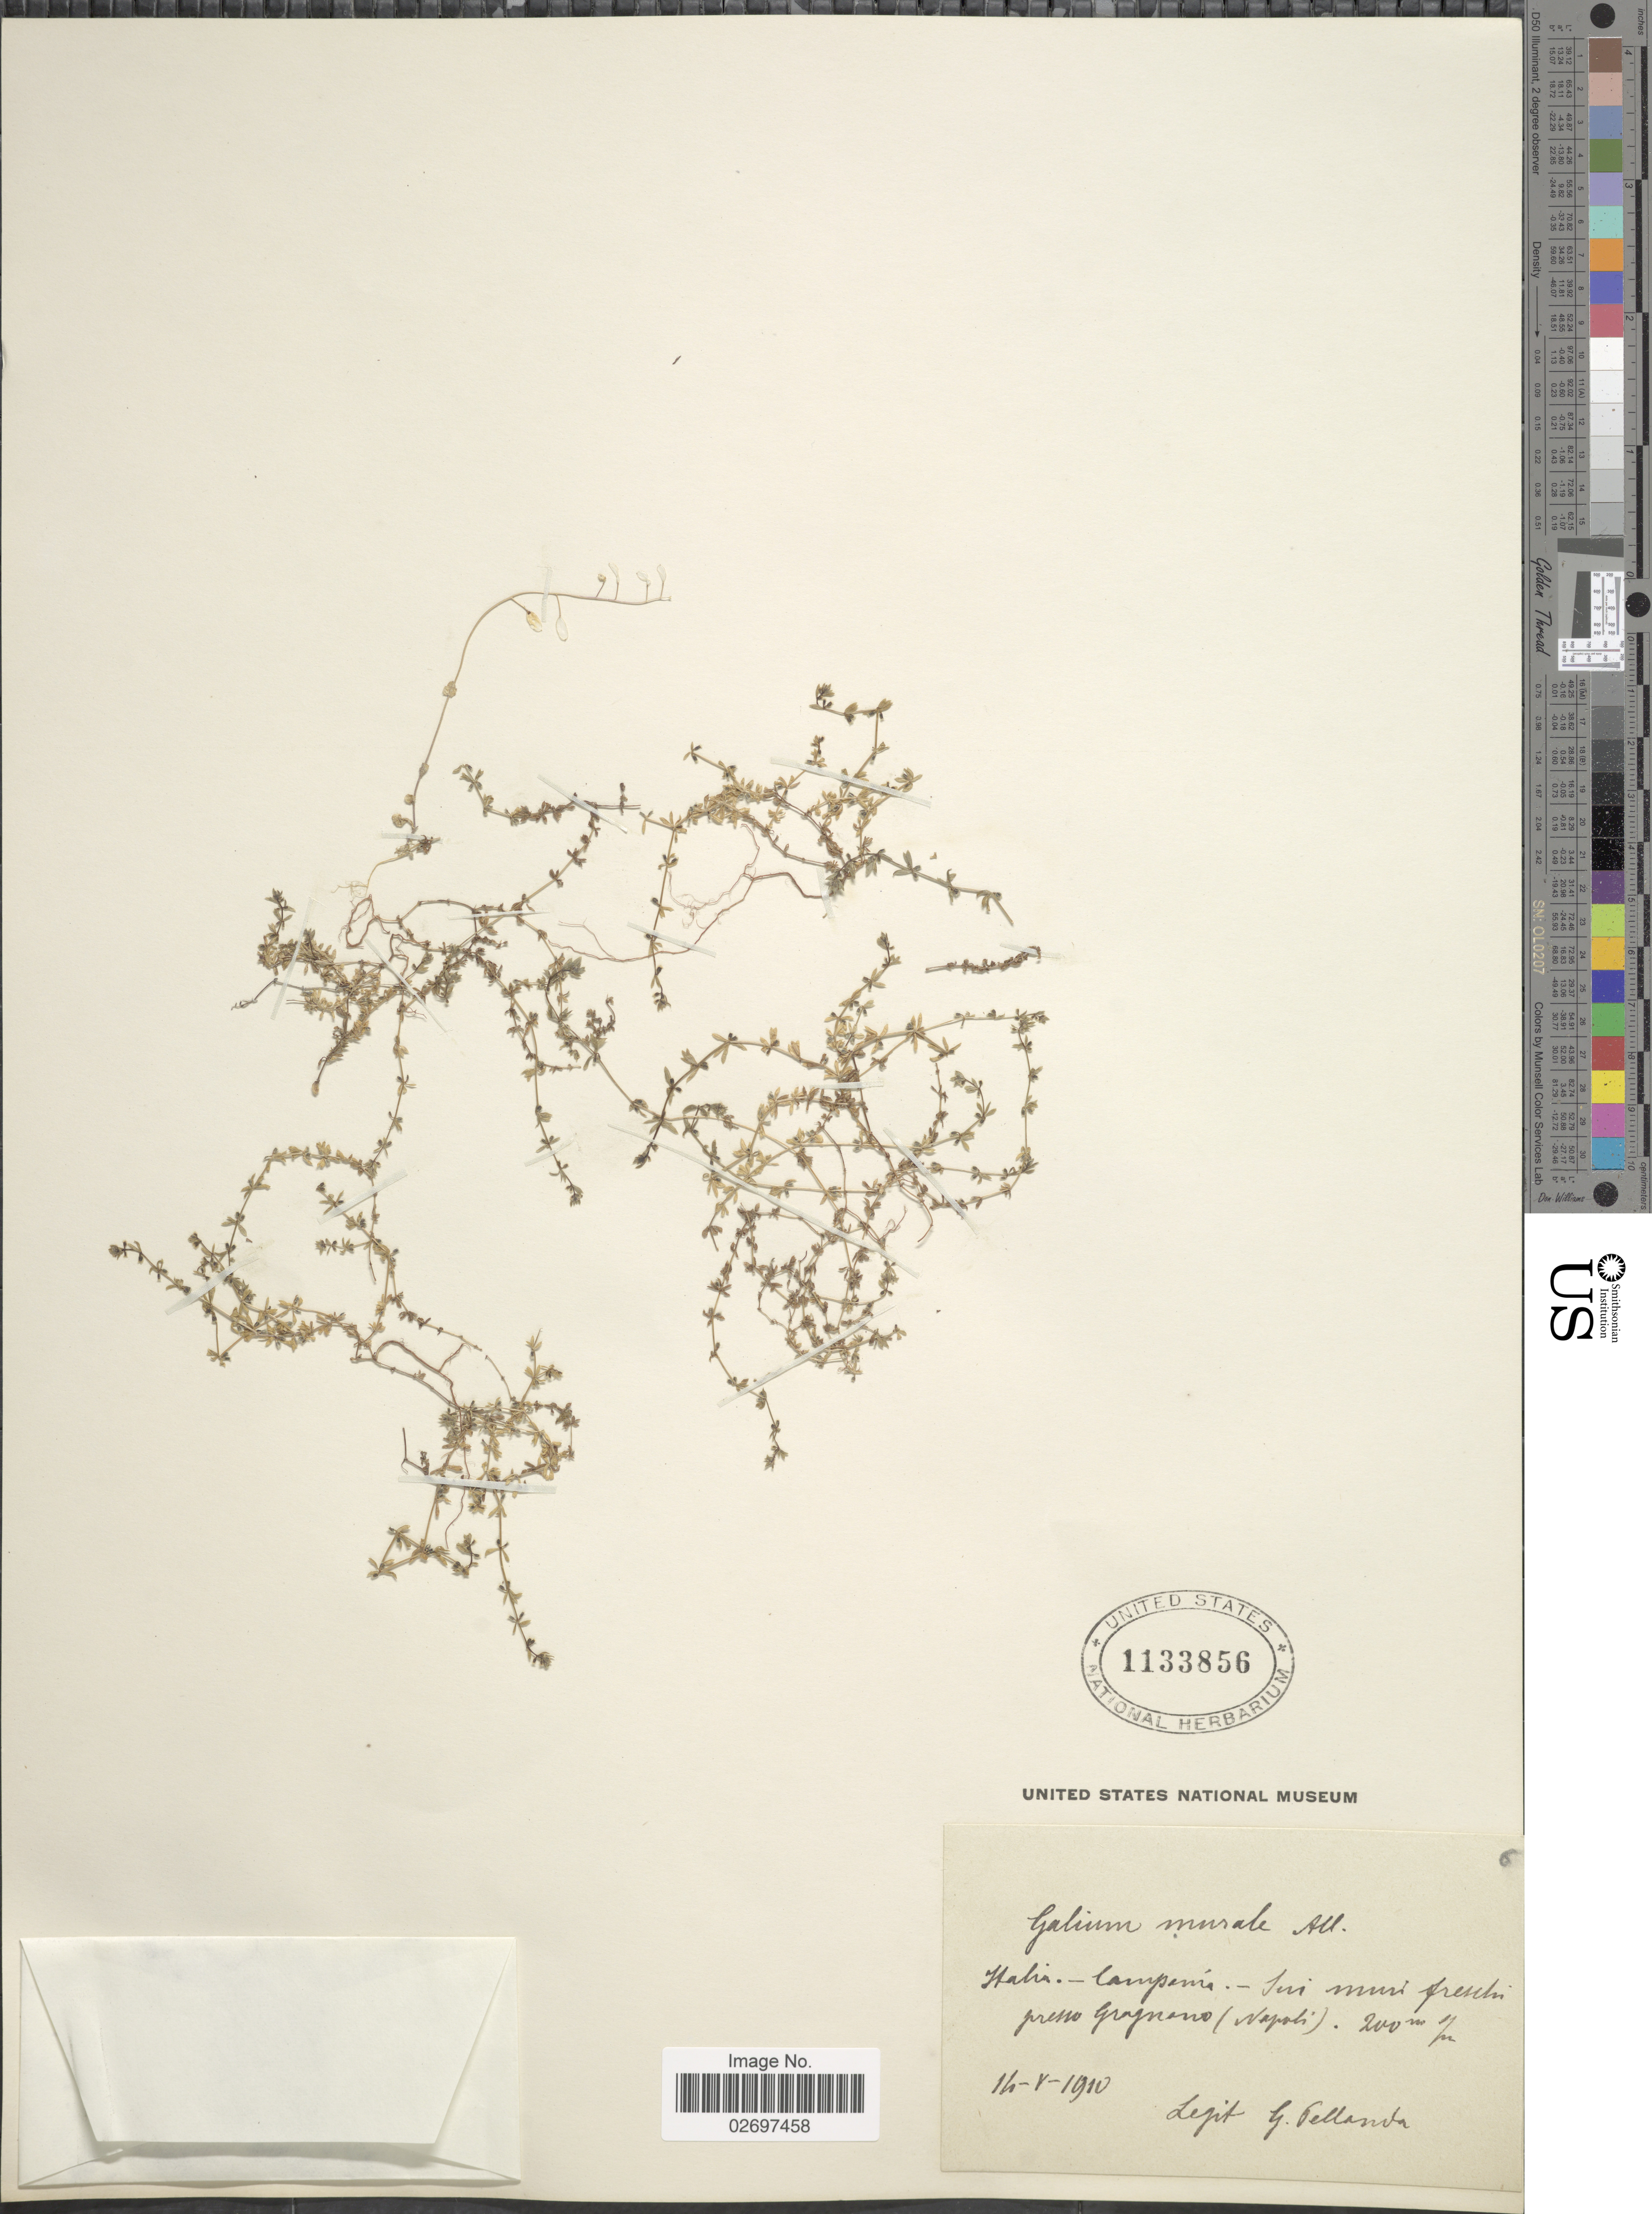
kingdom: Plantae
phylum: Tracheophyta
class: Magnoliopsida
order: Gentianales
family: Rubiaceae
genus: Galium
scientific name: Galium murale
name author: (L.) All.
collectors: G. Pellanda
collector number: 6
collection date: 1910-05-14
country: Italy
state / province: Campania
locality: Sui muri fresslin presso Gragnano (Napoli)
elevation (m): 200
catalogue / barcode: US 1133856